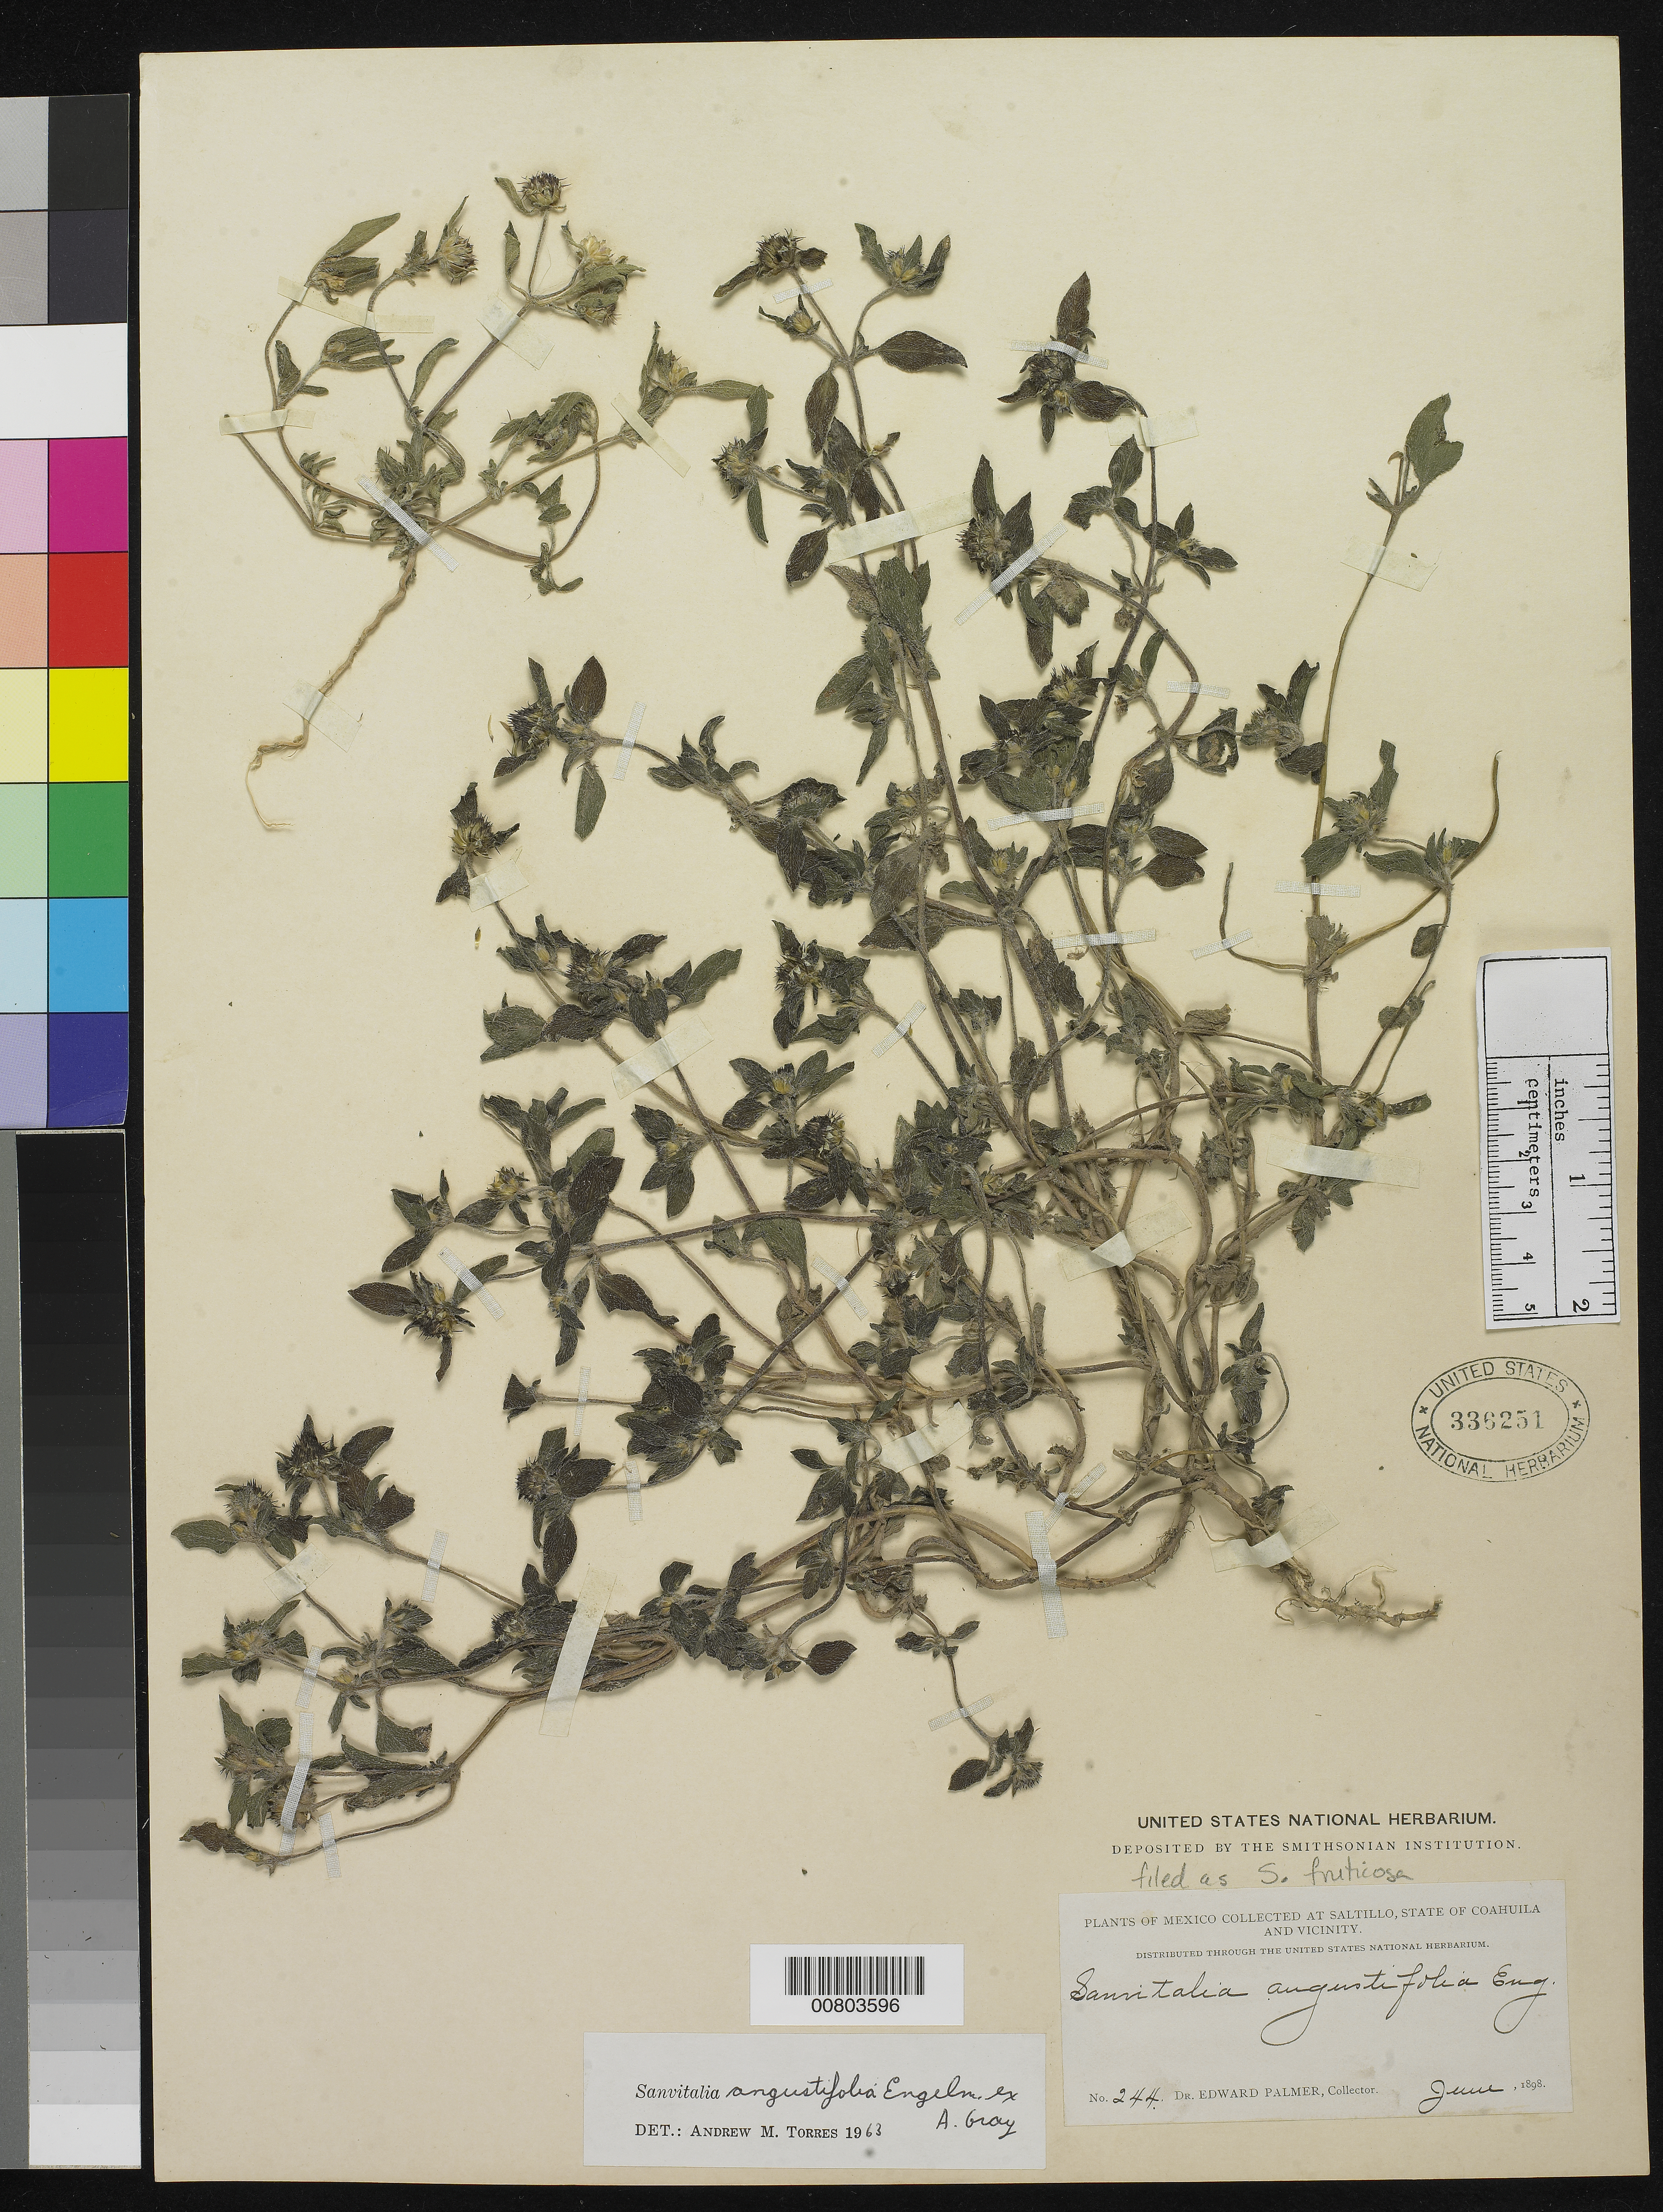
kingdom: Plantae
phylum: Tracheophyta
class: Magnoliopsida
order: Asterales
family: Asteraceae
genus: Sanvitalia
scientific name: Sanvitalia angustifolia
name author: Engelm. ex A. Gray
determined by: Skibicki, Samuel V.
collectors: E. Palmer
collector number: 244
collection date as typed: Jun 1898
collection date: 1898-06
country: Mexico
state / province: Coahuila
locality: Saltillo, Coahuila and vicinity.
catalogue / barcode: US 336251